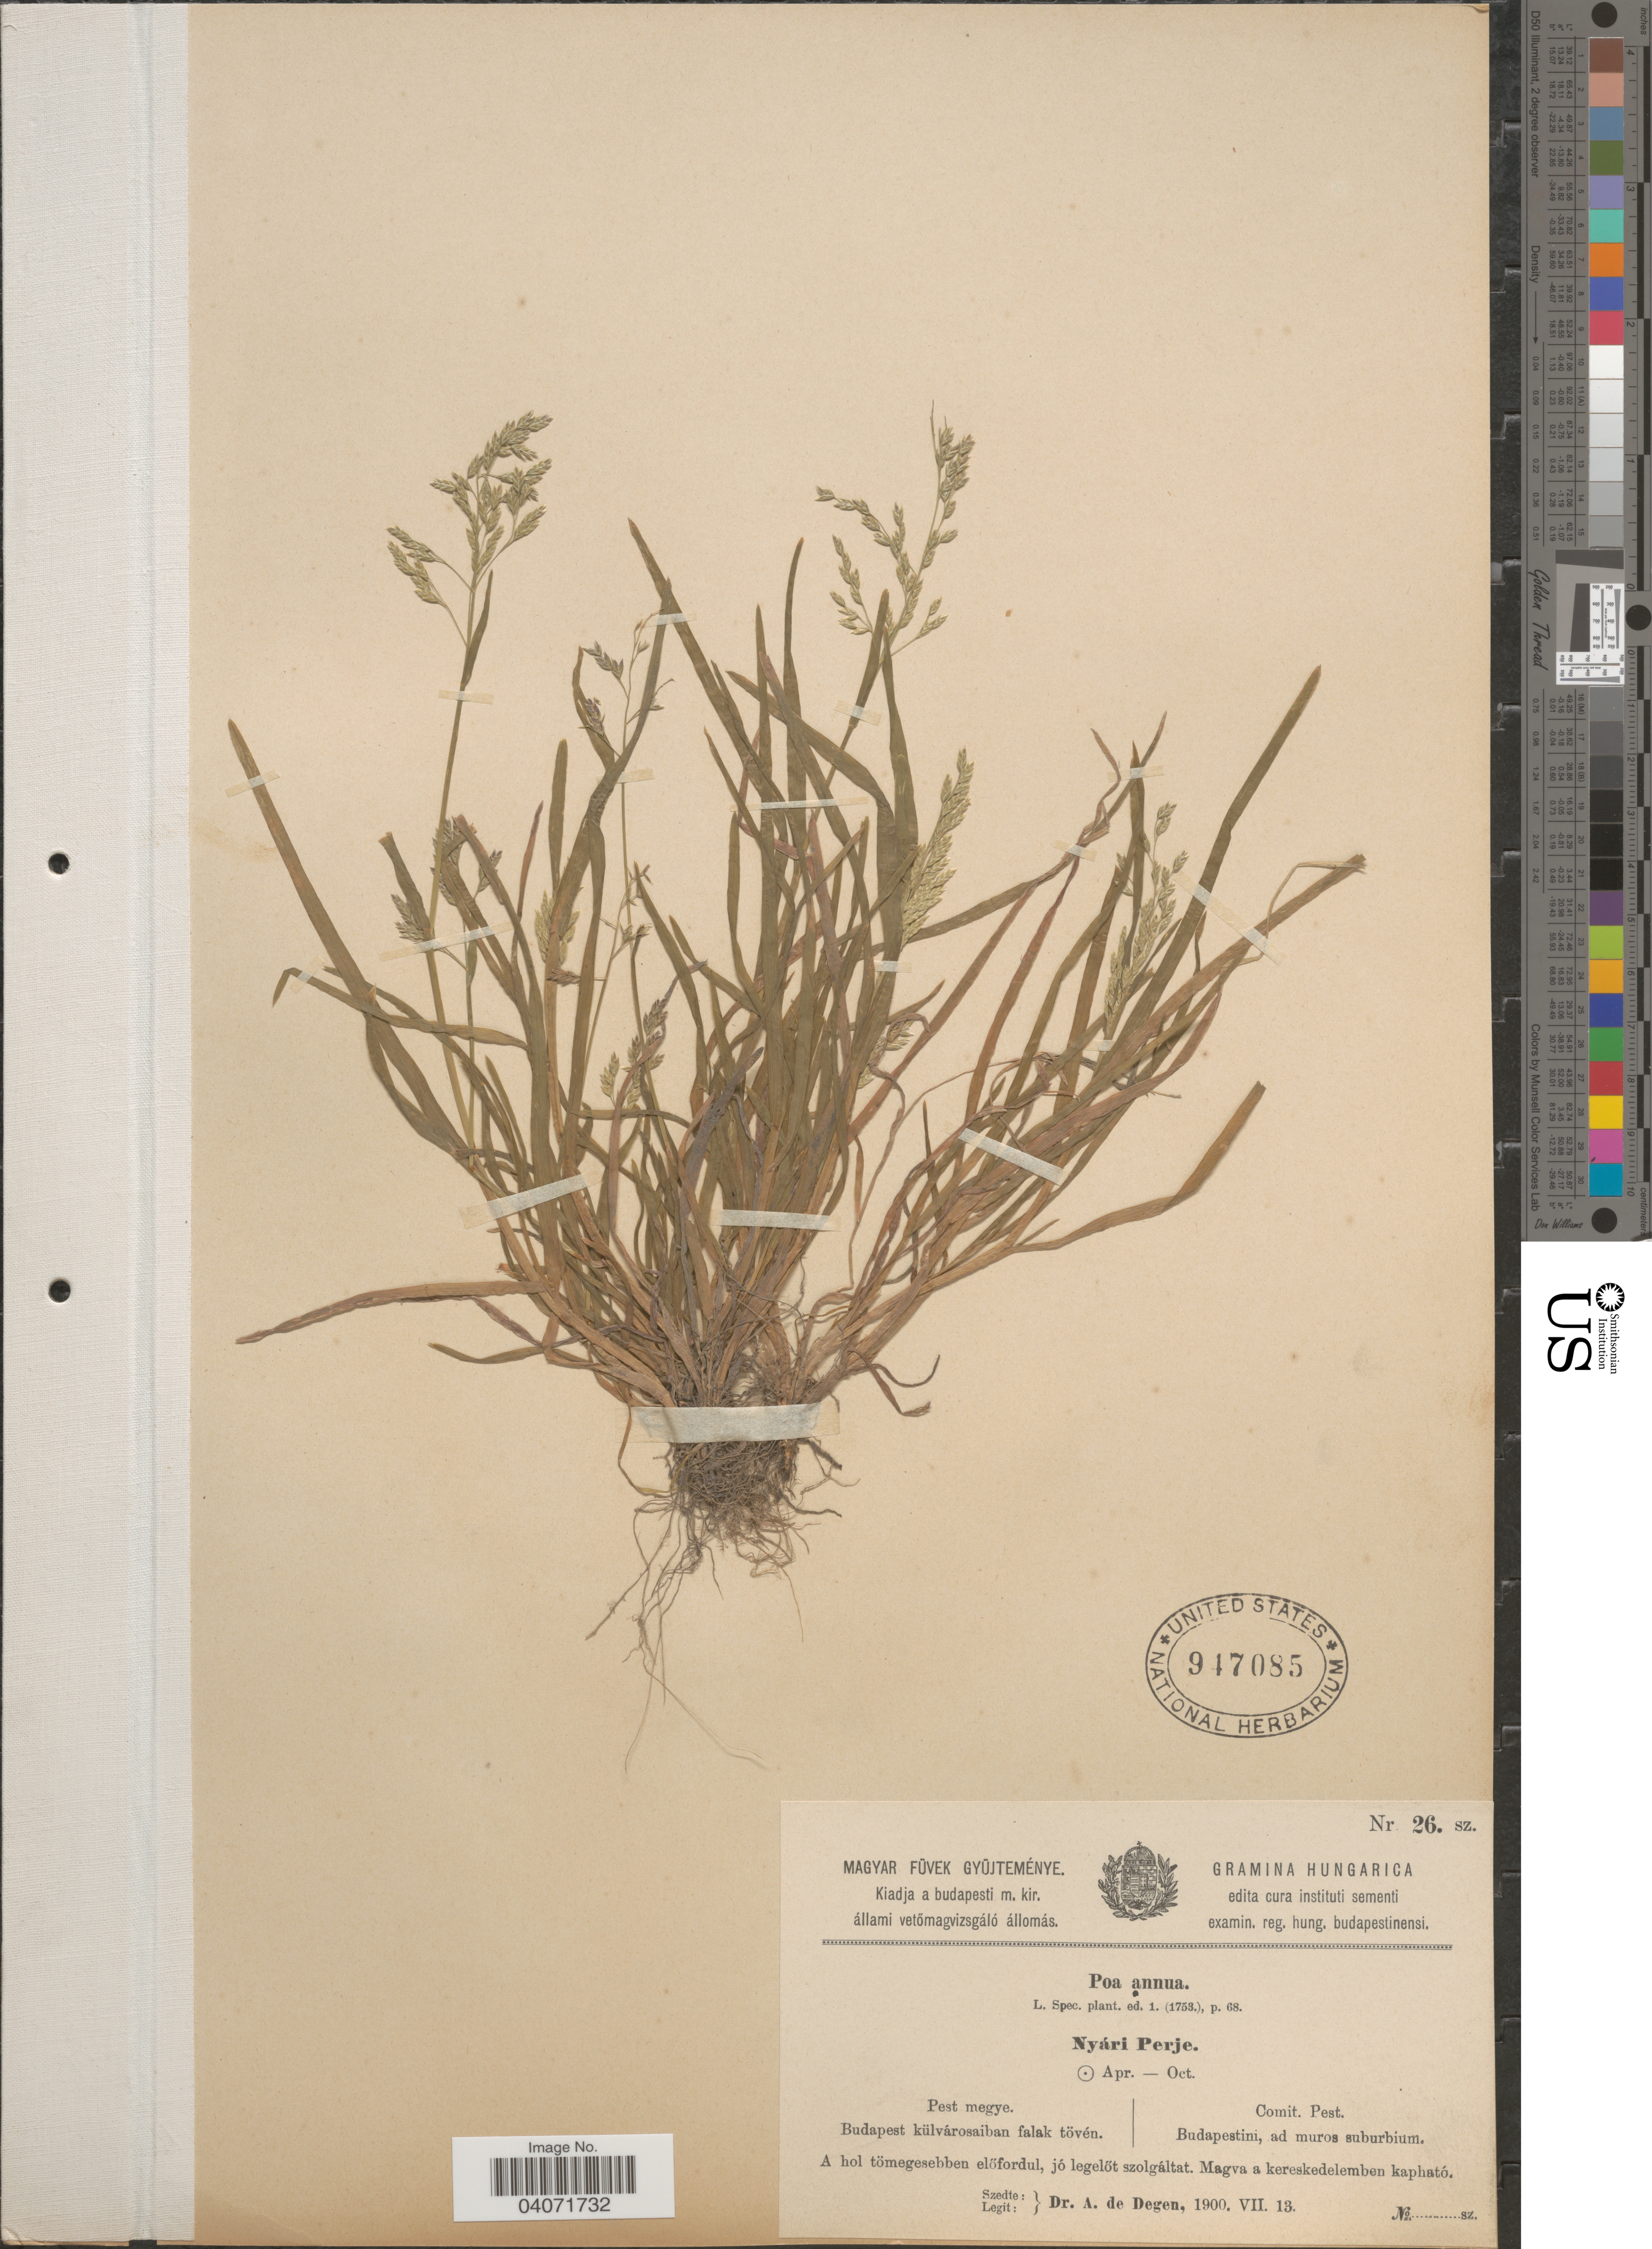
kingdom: Plantae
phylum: Tracheophyta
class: Liliopsida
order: Poales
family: Poaceae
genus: Poa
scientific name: Poa annua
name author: L.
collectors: A. Degen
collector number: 26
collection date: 1900-07-13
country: Hungary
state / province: Pest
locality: Comit. Pest. Budapestini, ad muros suburbium.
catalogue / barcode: US 947085